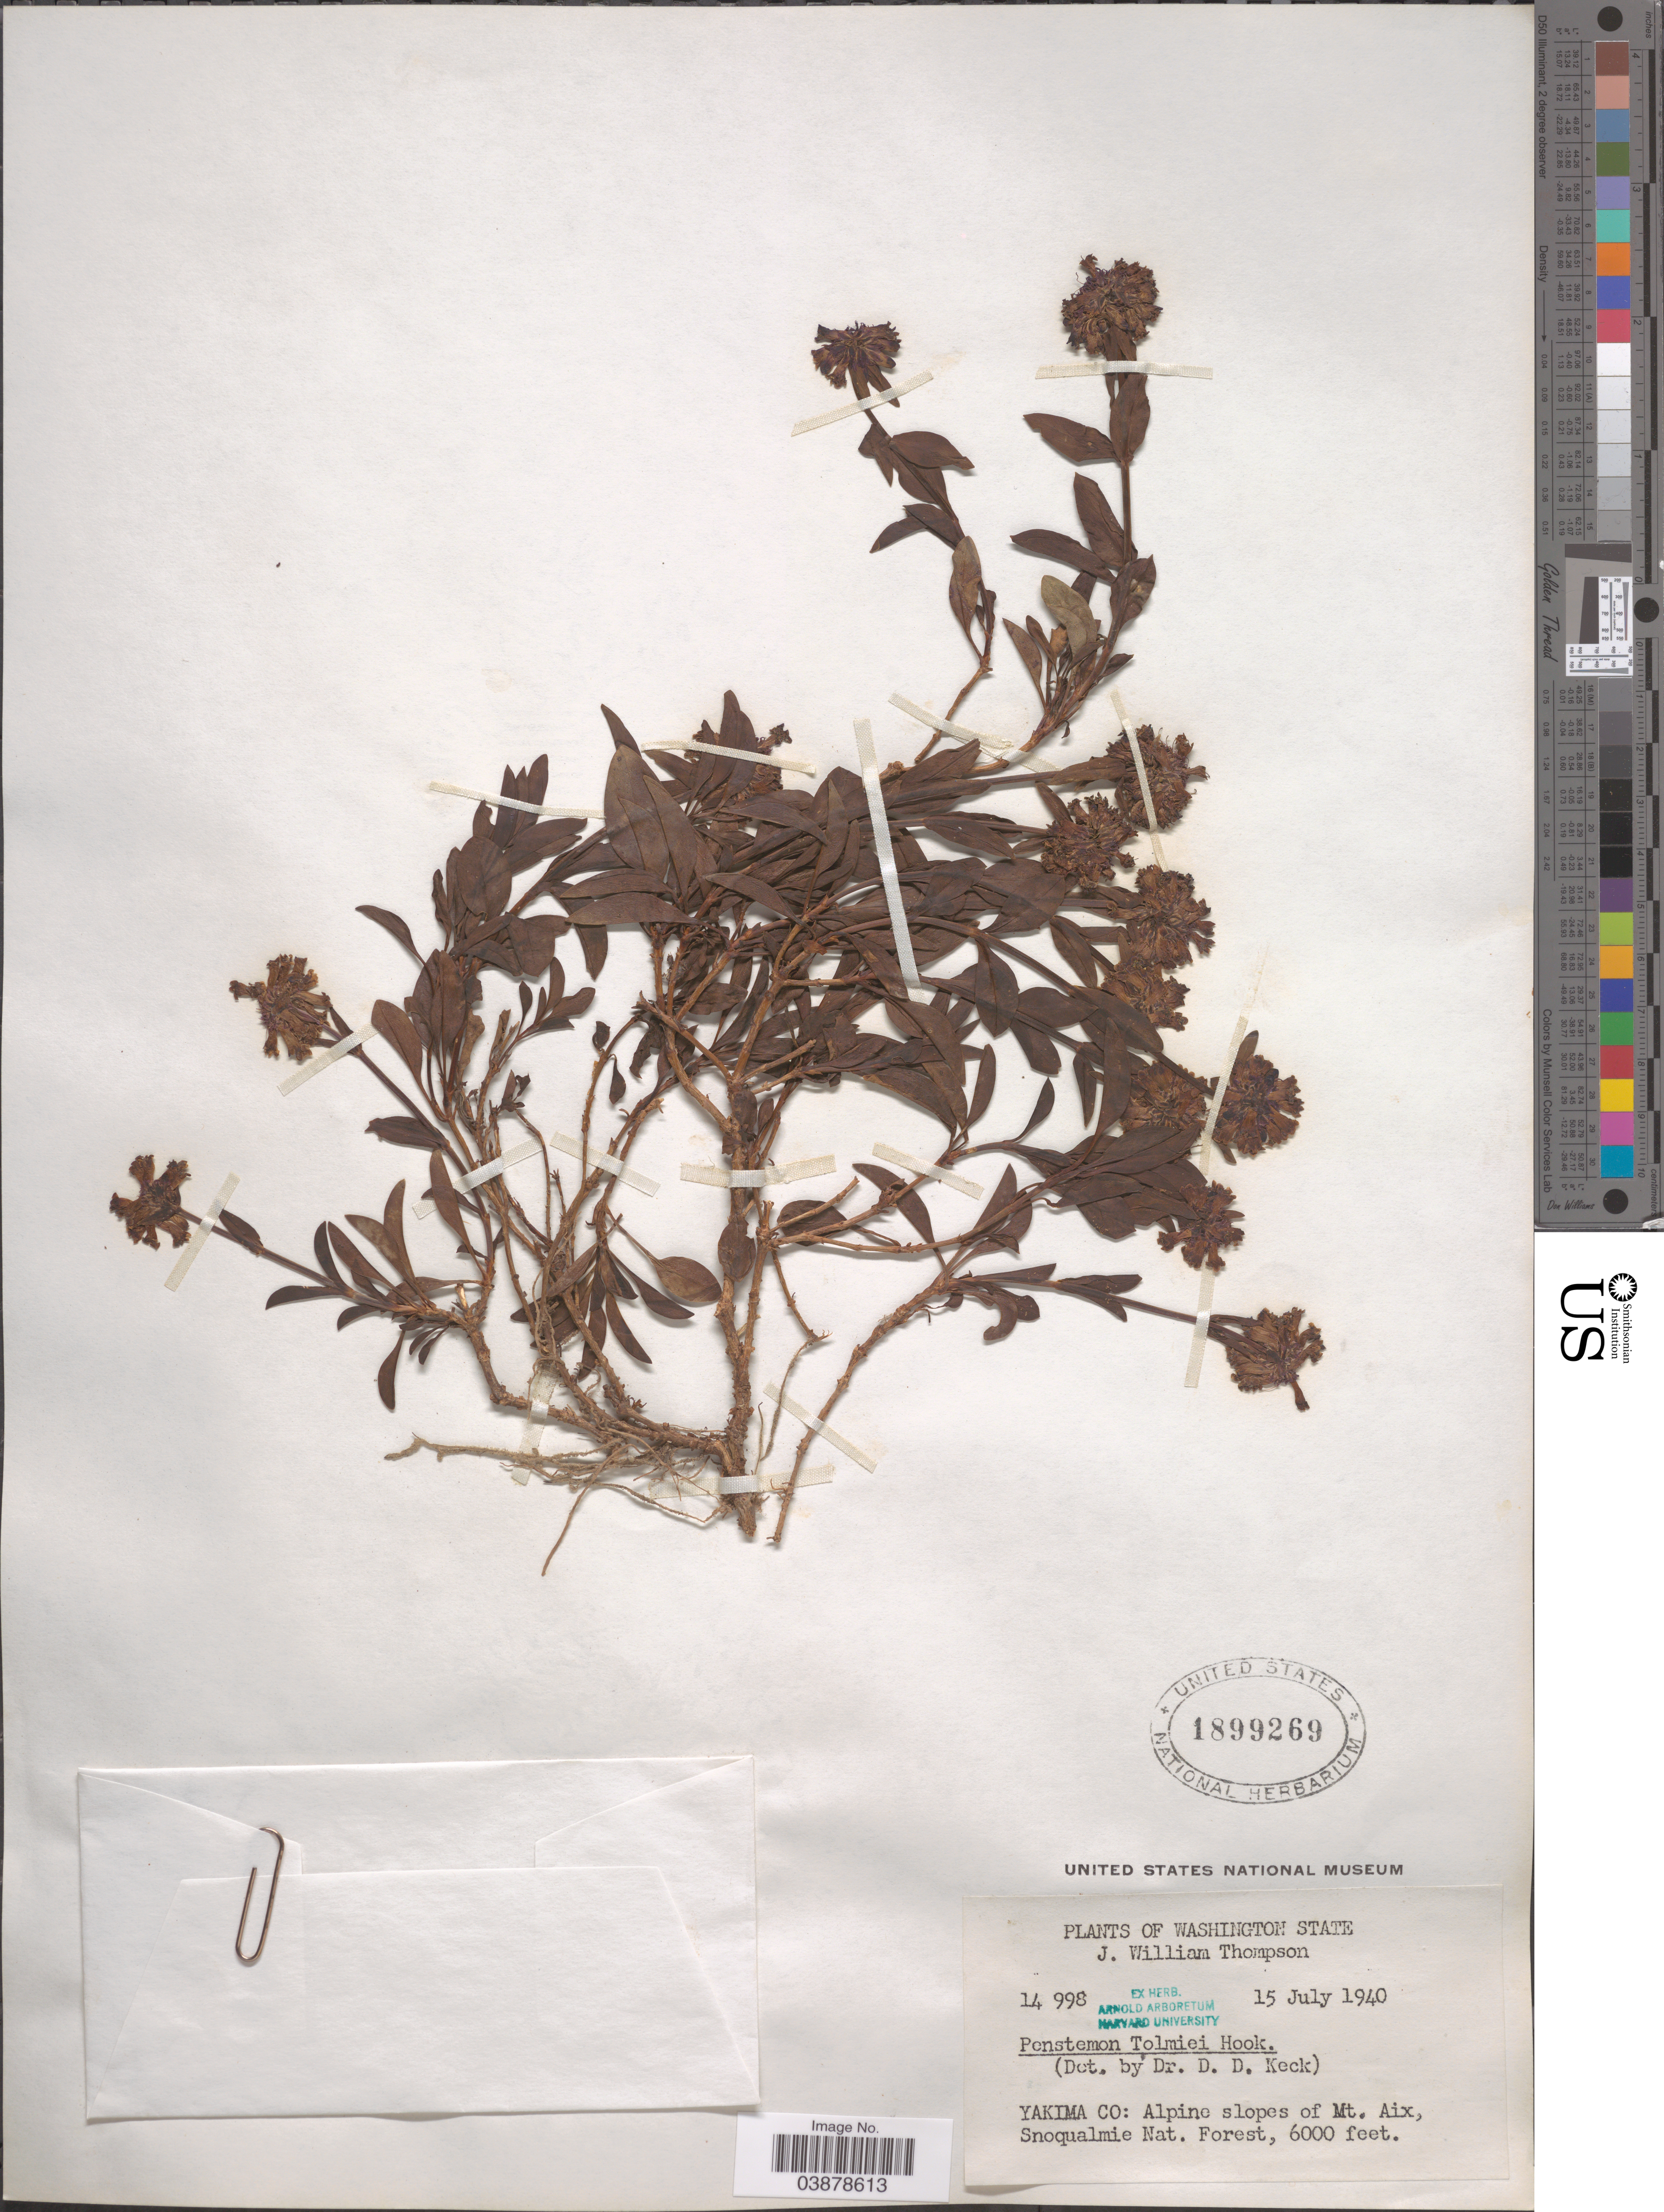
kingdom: Plantae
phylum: Tracheophyta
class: Magnoliopsida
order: Lamiales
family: Plantaginaceae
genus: Penstemon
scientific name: Penstemon tolmiei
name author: Hook.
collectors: J. W. Thompson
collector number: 14998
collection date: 1940-07-15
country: United States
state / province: Washington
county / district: Yakima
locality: Yakima Co: Alpine slopes of Mt. Aix, Snoqualmie Nat. Forest.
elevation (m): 1829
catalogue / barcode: US 1899269